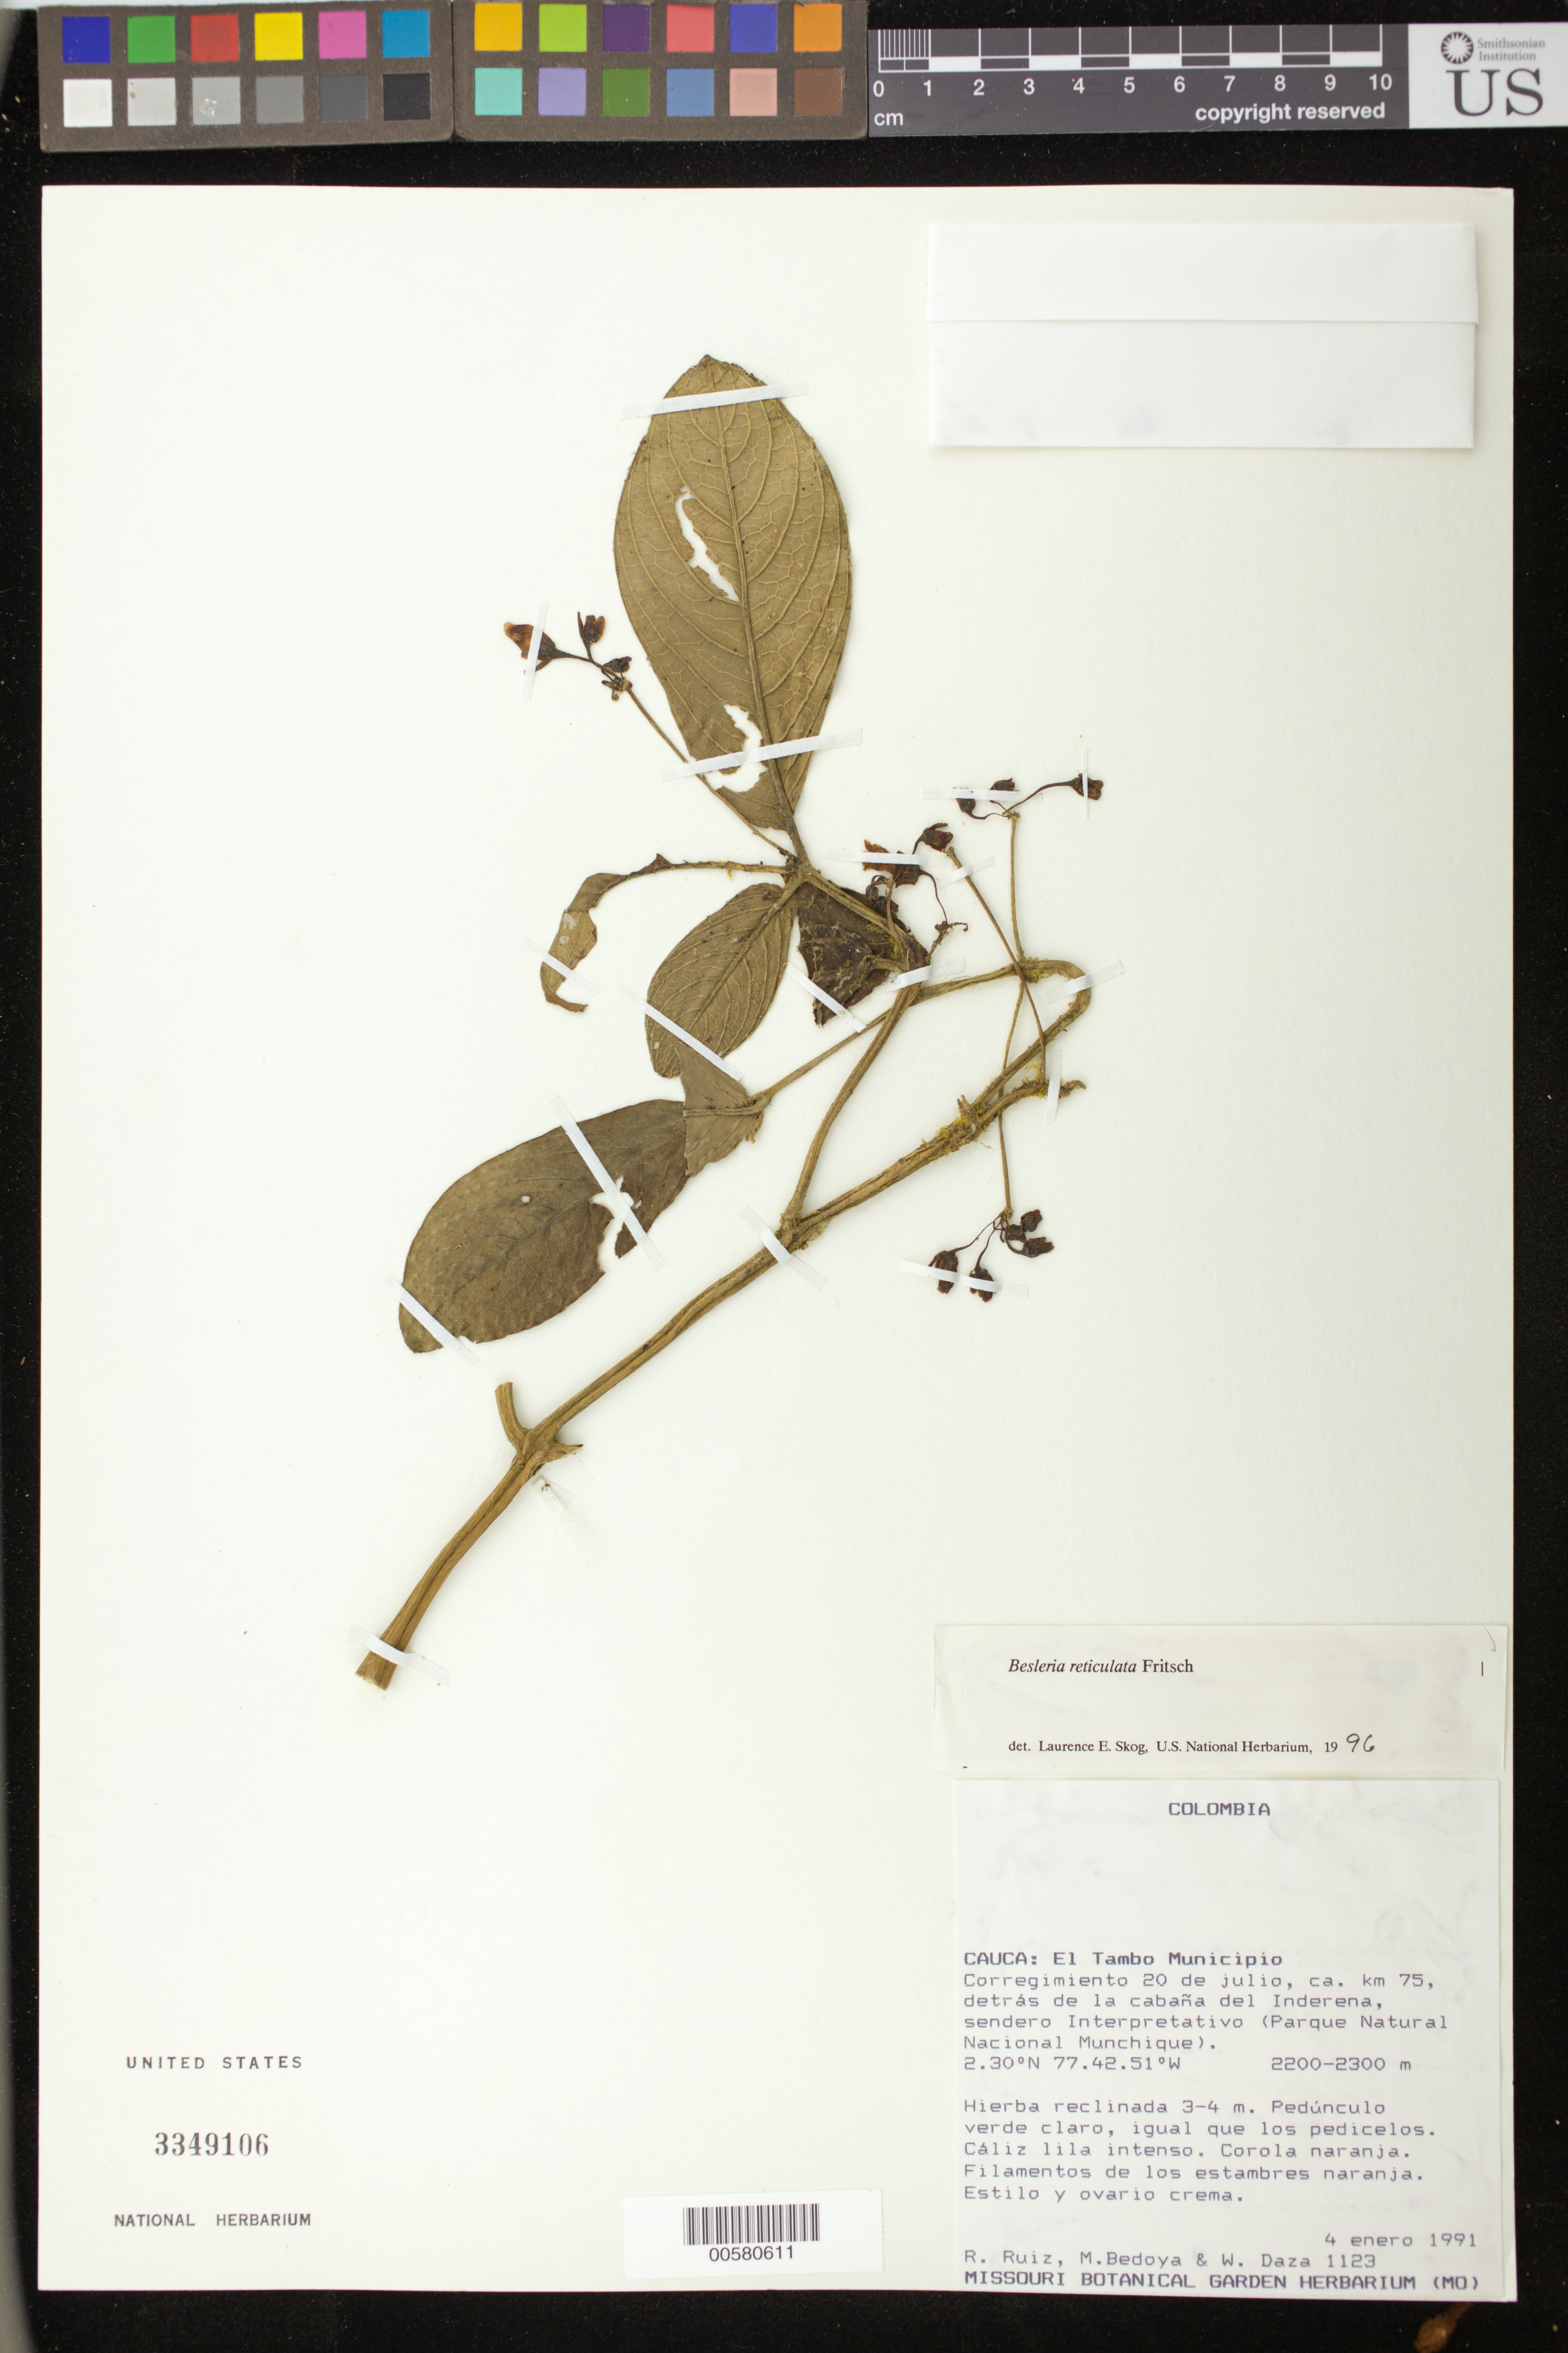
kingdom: Plantae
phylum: Tracheophyta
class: Magnoliopsida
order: Lamiales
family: Gesneriaceae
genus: Besleria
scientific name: Besleria reticulata var. reticulata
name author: Fritsch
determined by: Skog, Laurence E.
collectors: R. Ruiz, M. Bedoya & W. Daza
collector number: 1123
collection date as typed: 04 Jan 1991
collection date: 1991-01-04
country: Colombia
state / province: Cauca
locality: El Tambo Municipio; corregimiento 20 de julio, ca. km 75, detrás de la cabaña del Inderena, sendero Interpretativo (Parque Natural Nacional Munchique)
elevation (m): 2200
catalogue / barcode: US 3349106